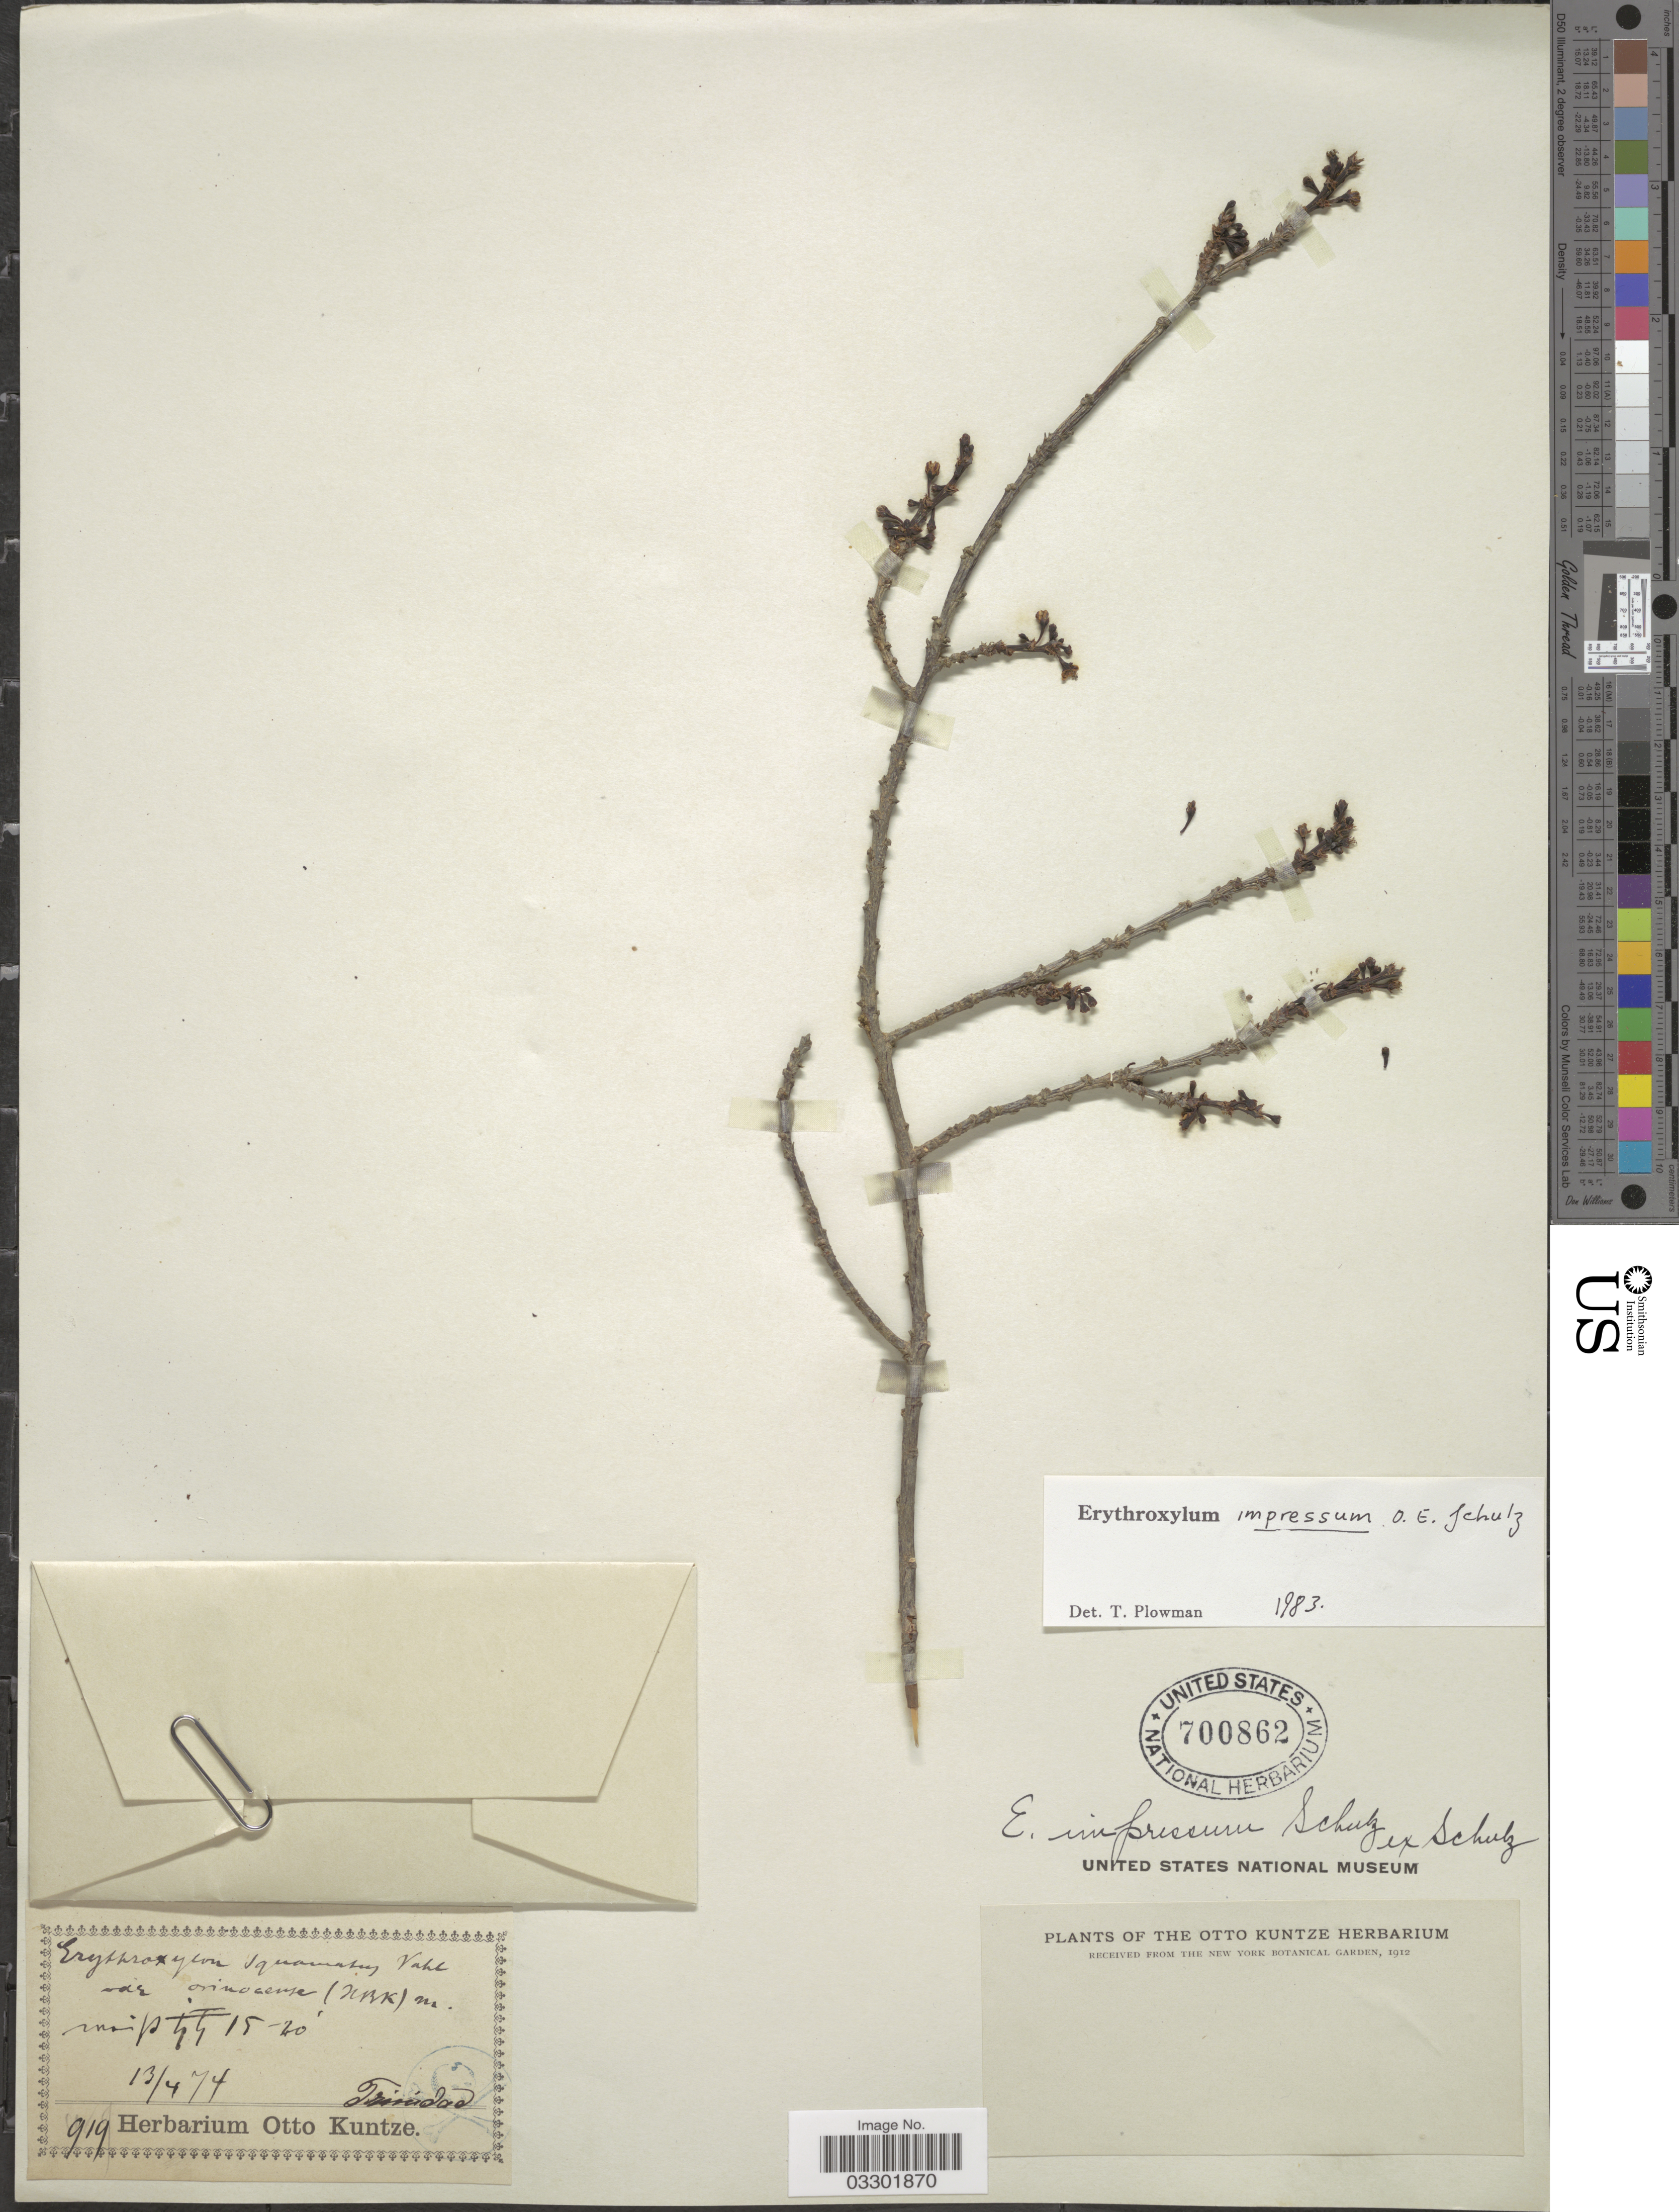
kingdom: Plantae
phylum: Tracheophyta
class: Magnoliopsida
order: Malpighiales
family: Erythroxylaceae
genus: Erythroxylum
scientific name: Erythroxylum impressum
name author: O.E. Schulz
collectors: C.E.O. Kuntze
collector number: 919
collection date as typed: Transcribed d/m/y: 13/4/74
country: Trinidad and Tobago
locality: M [illegible text] [illegible text] 15-20'. [unsure placement] Trinidad.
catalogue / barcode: US 700862